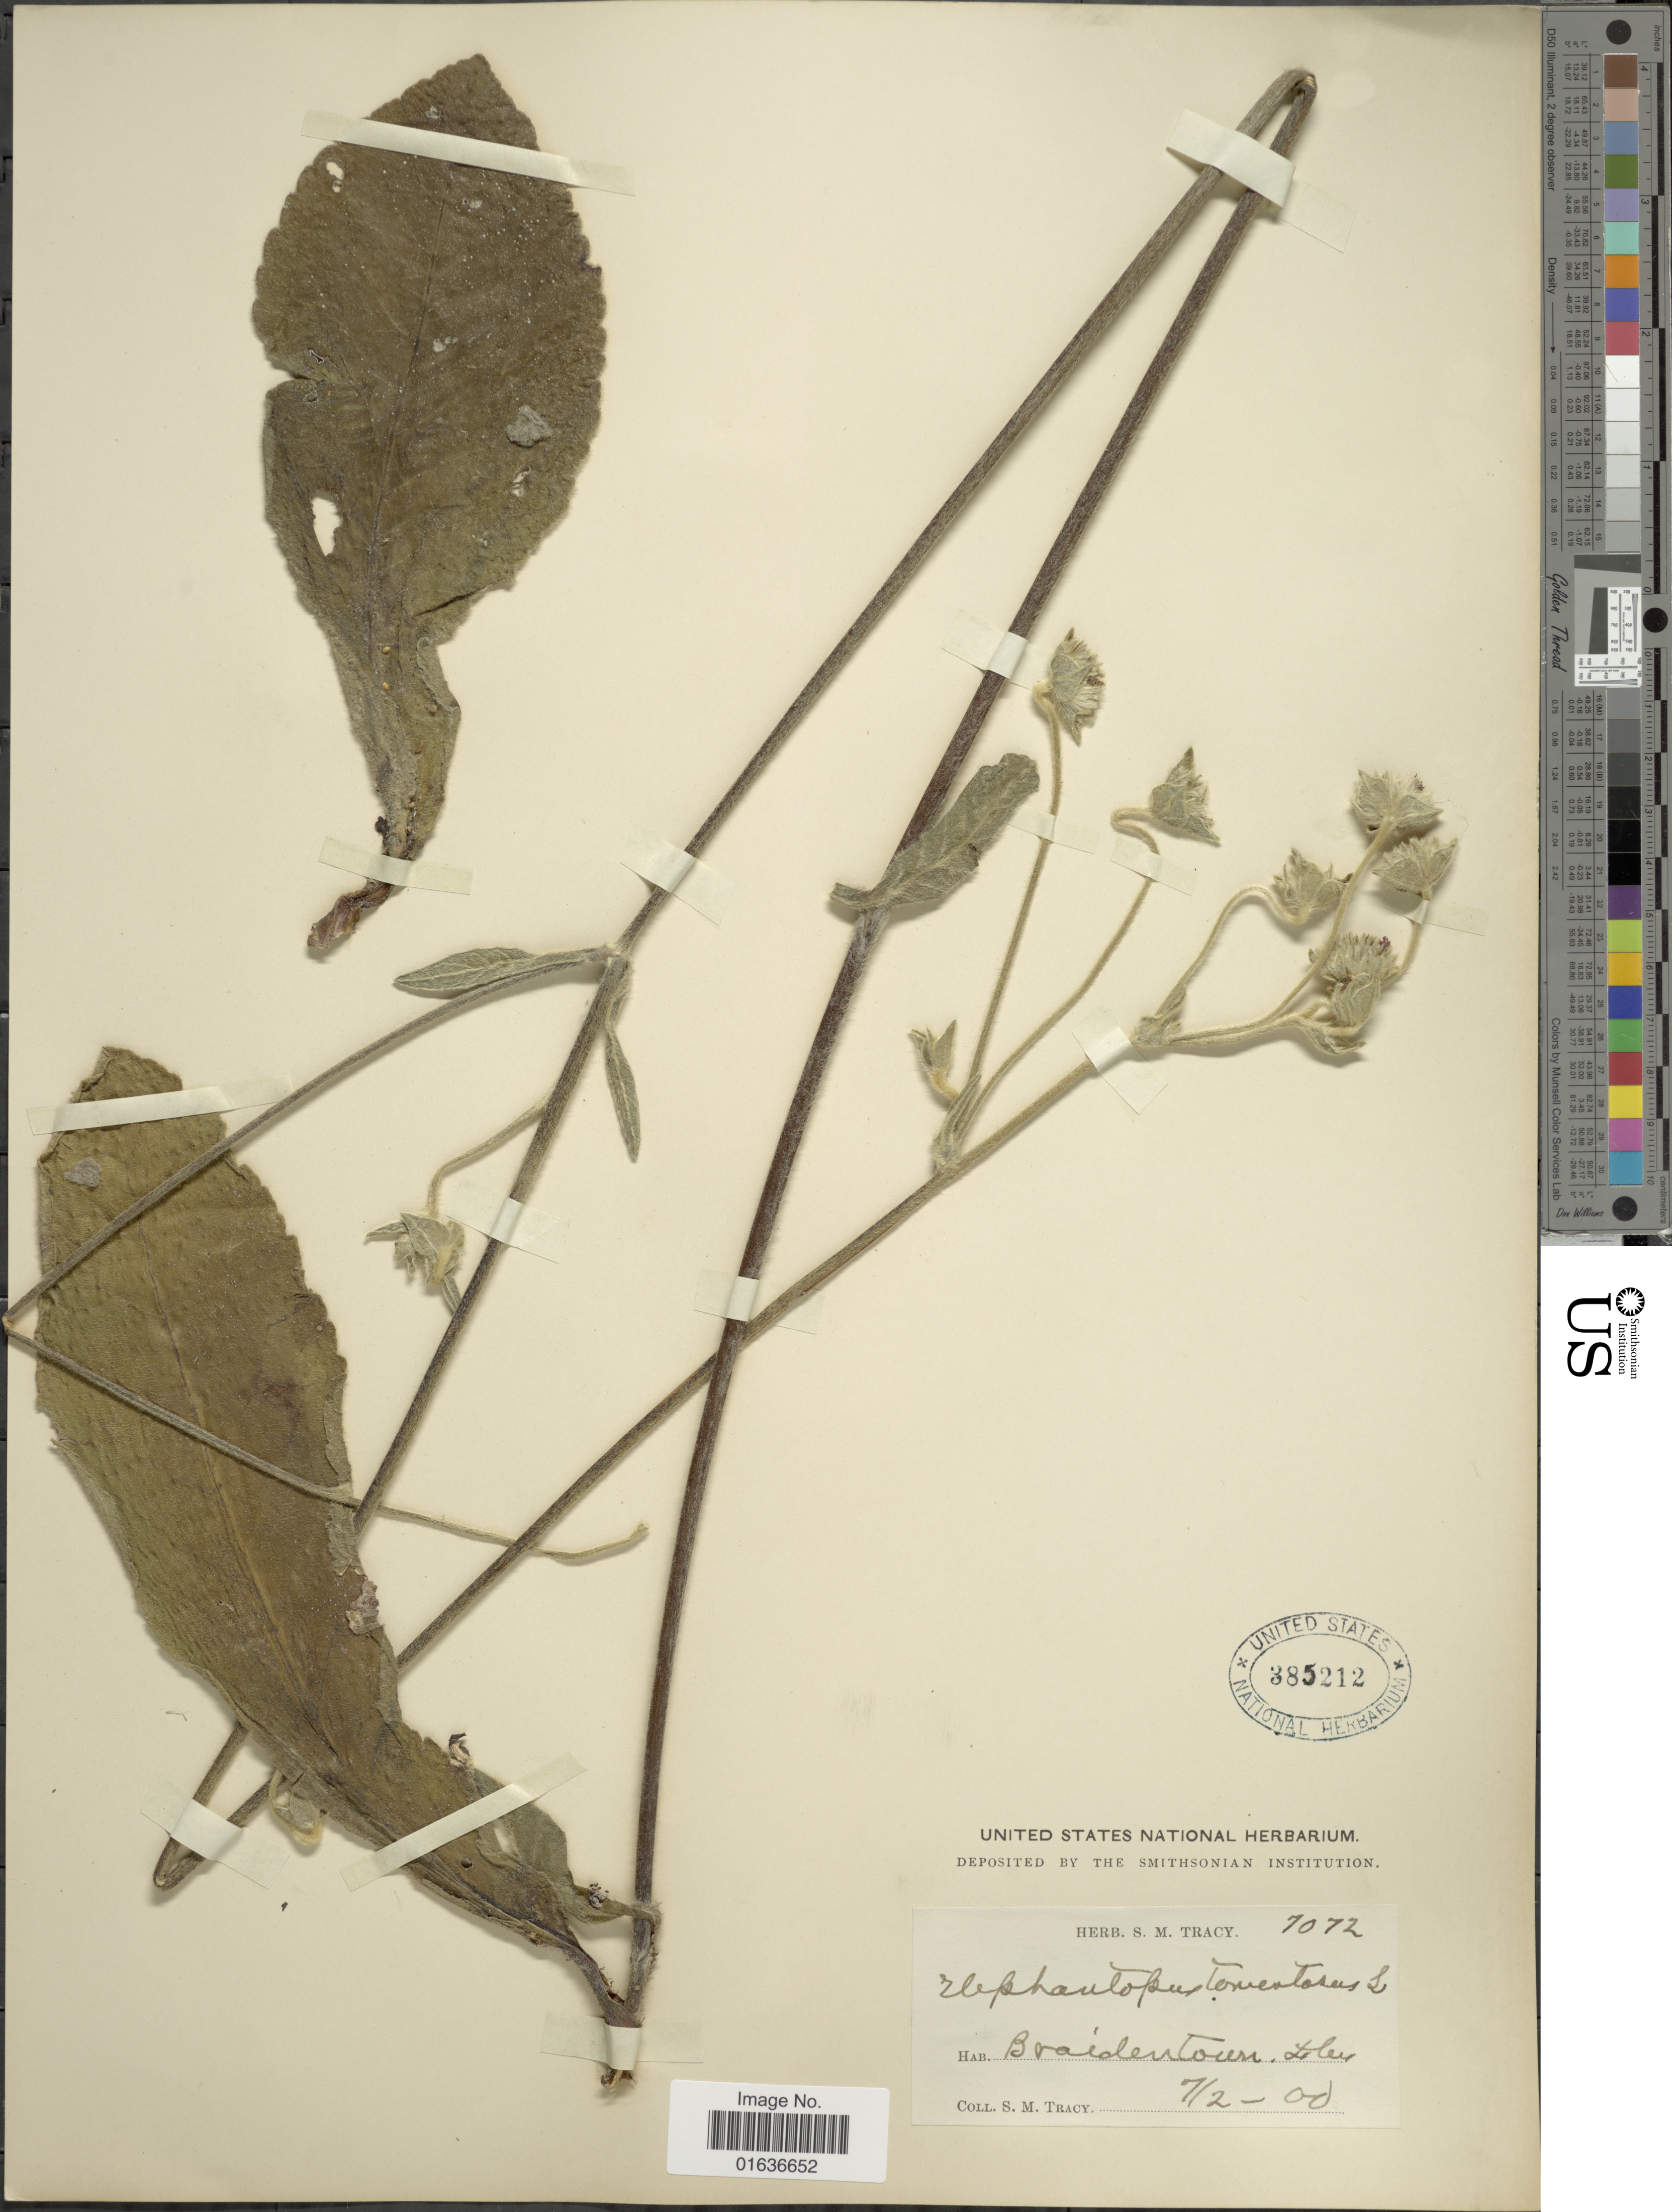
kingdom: Plantae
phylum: Tracheophyta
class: Magnoliopsida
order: Asterales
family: Asteraceae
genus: Elephantopus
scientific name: Elephantopus elatus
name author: Bertol.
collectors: S. M. Tracy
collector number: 7072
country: United States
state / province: Florida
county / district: Manatee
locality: Braidentown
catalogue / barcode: US 385212